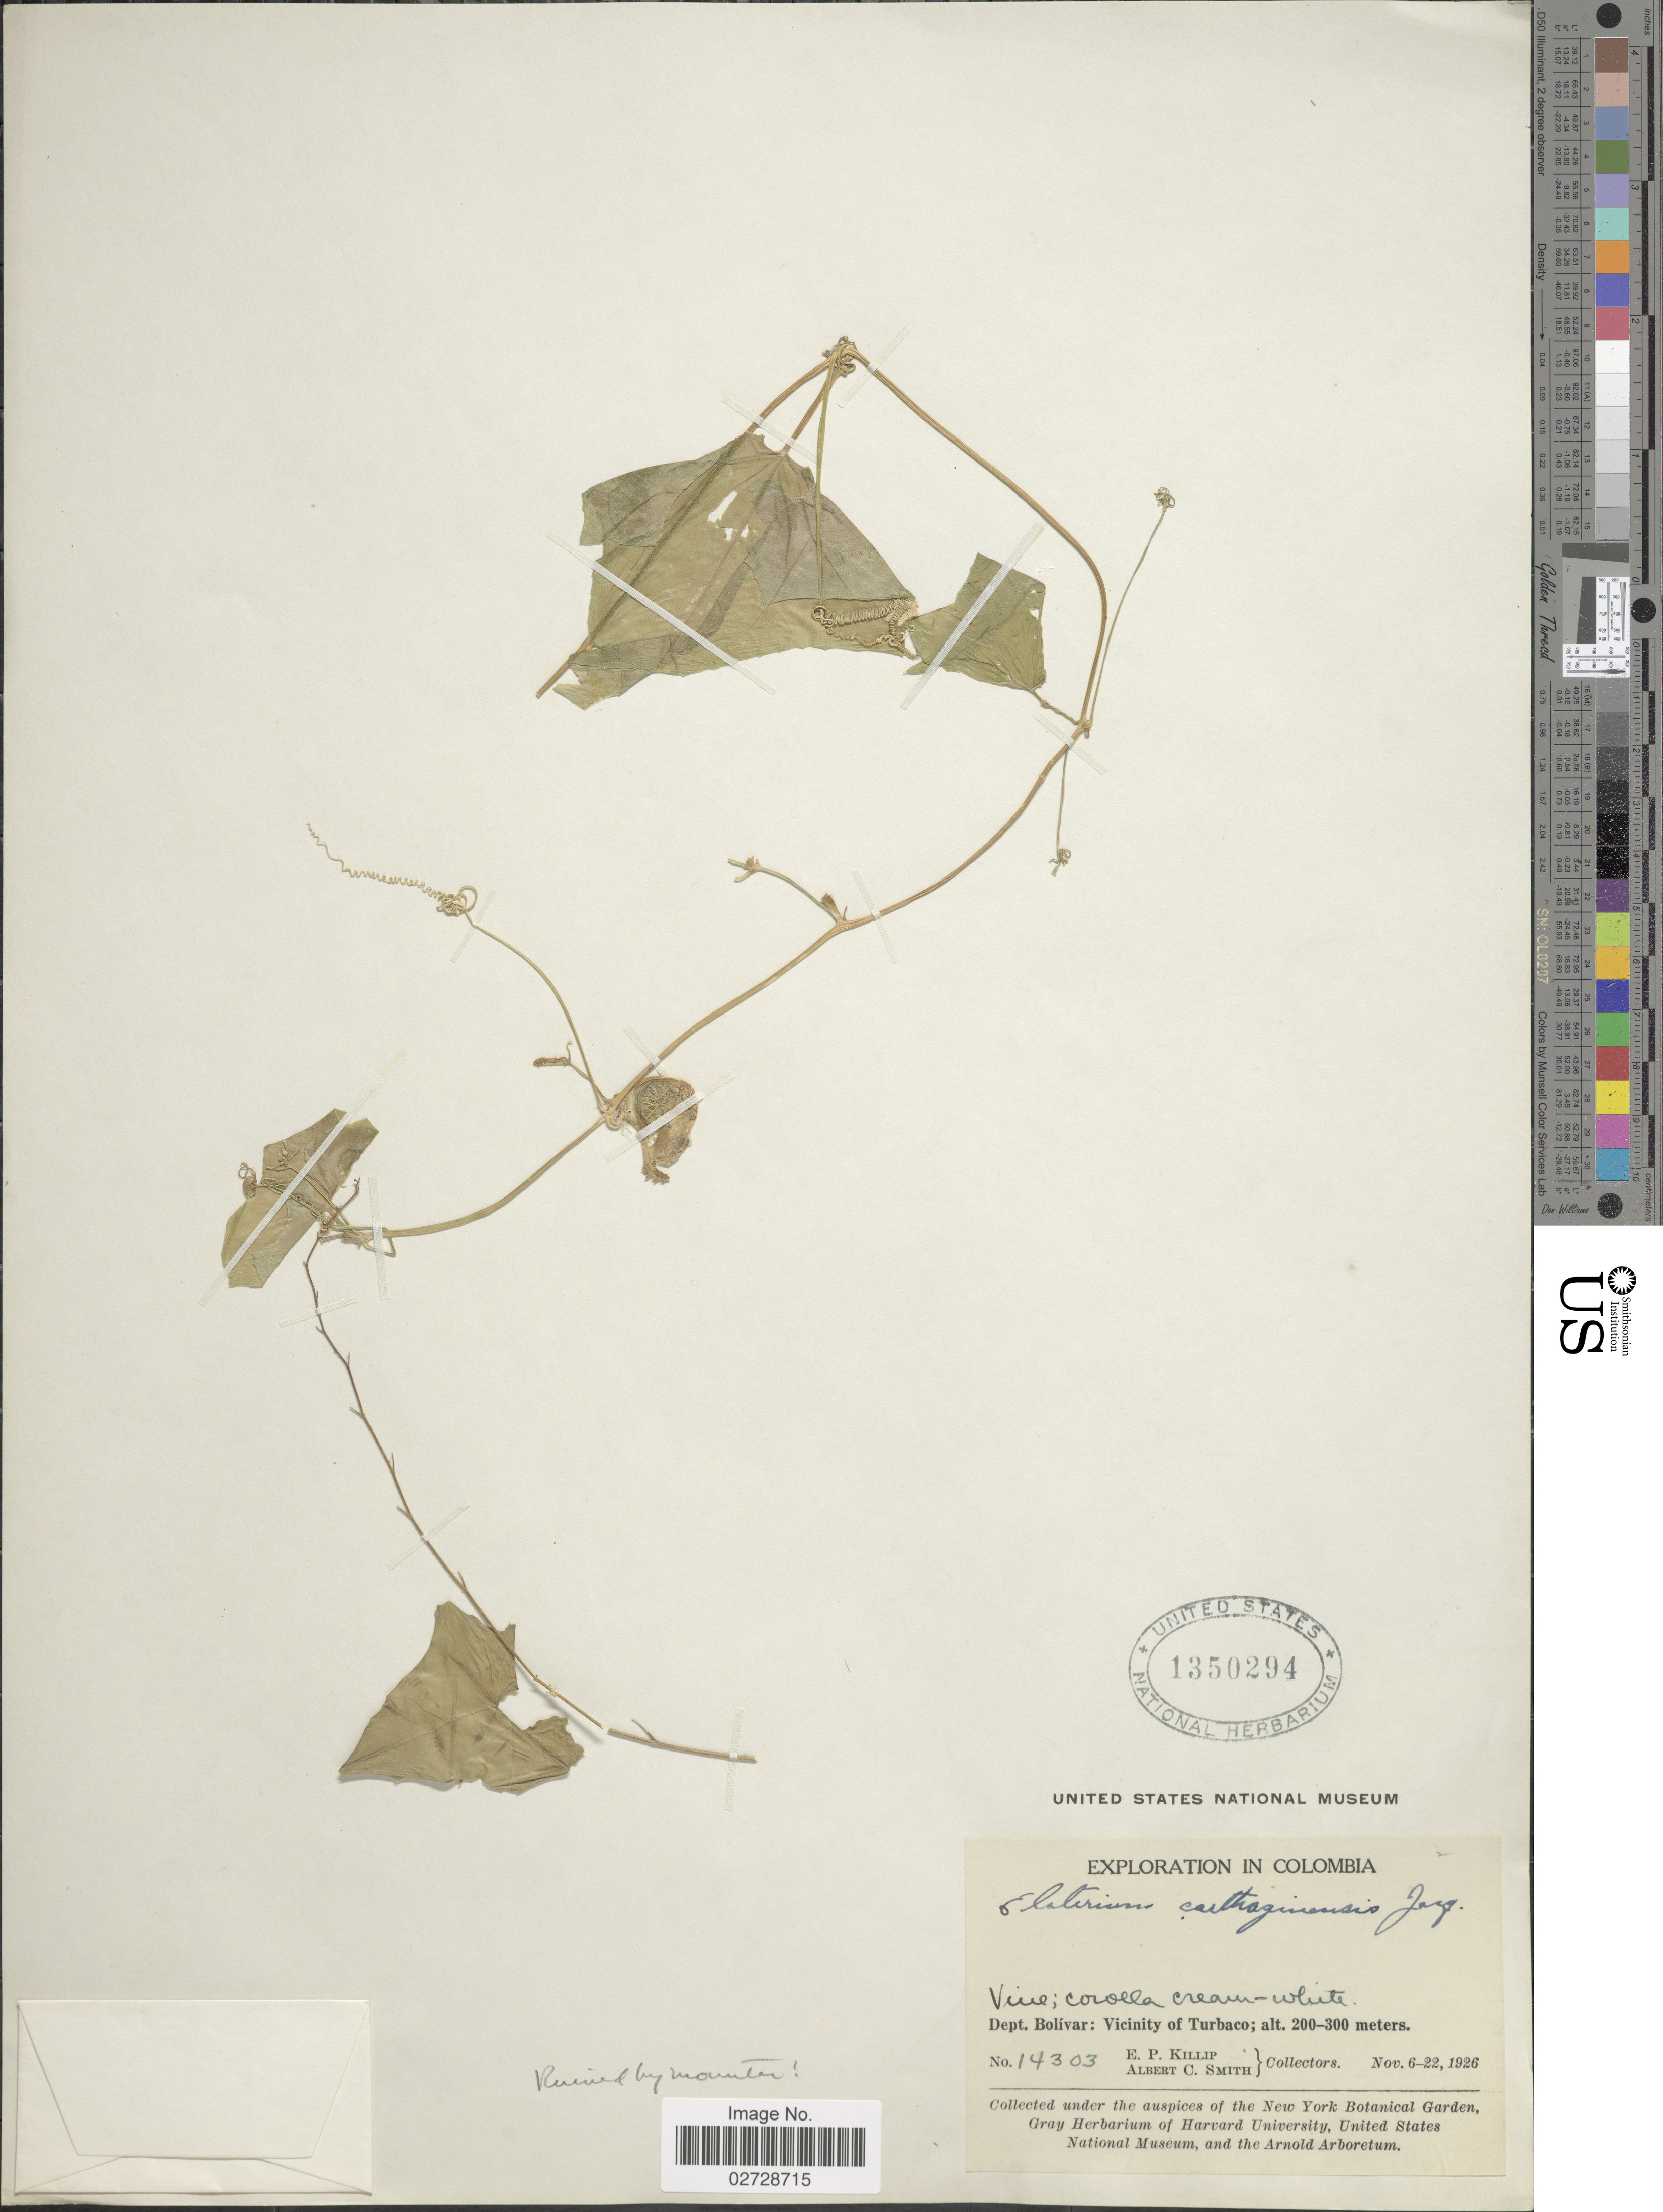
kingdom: Plantae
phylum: Tracheophyta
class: Magnoliopsida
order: Cucurbitales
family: Cucurbitaceae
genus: Cyclanthera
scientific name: Cyclanthera carthagenensis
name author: (Jacq.) H. Schaef. & S.S. Renner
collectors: E. P. Killip & A. C. Smith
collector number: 14303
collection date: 1926-11-06/1926-11-22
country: Colombia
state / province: Bolívar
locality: Dept. Bolivar: Vicinity of Turbaco.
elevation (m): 200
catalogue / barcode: US 1350294